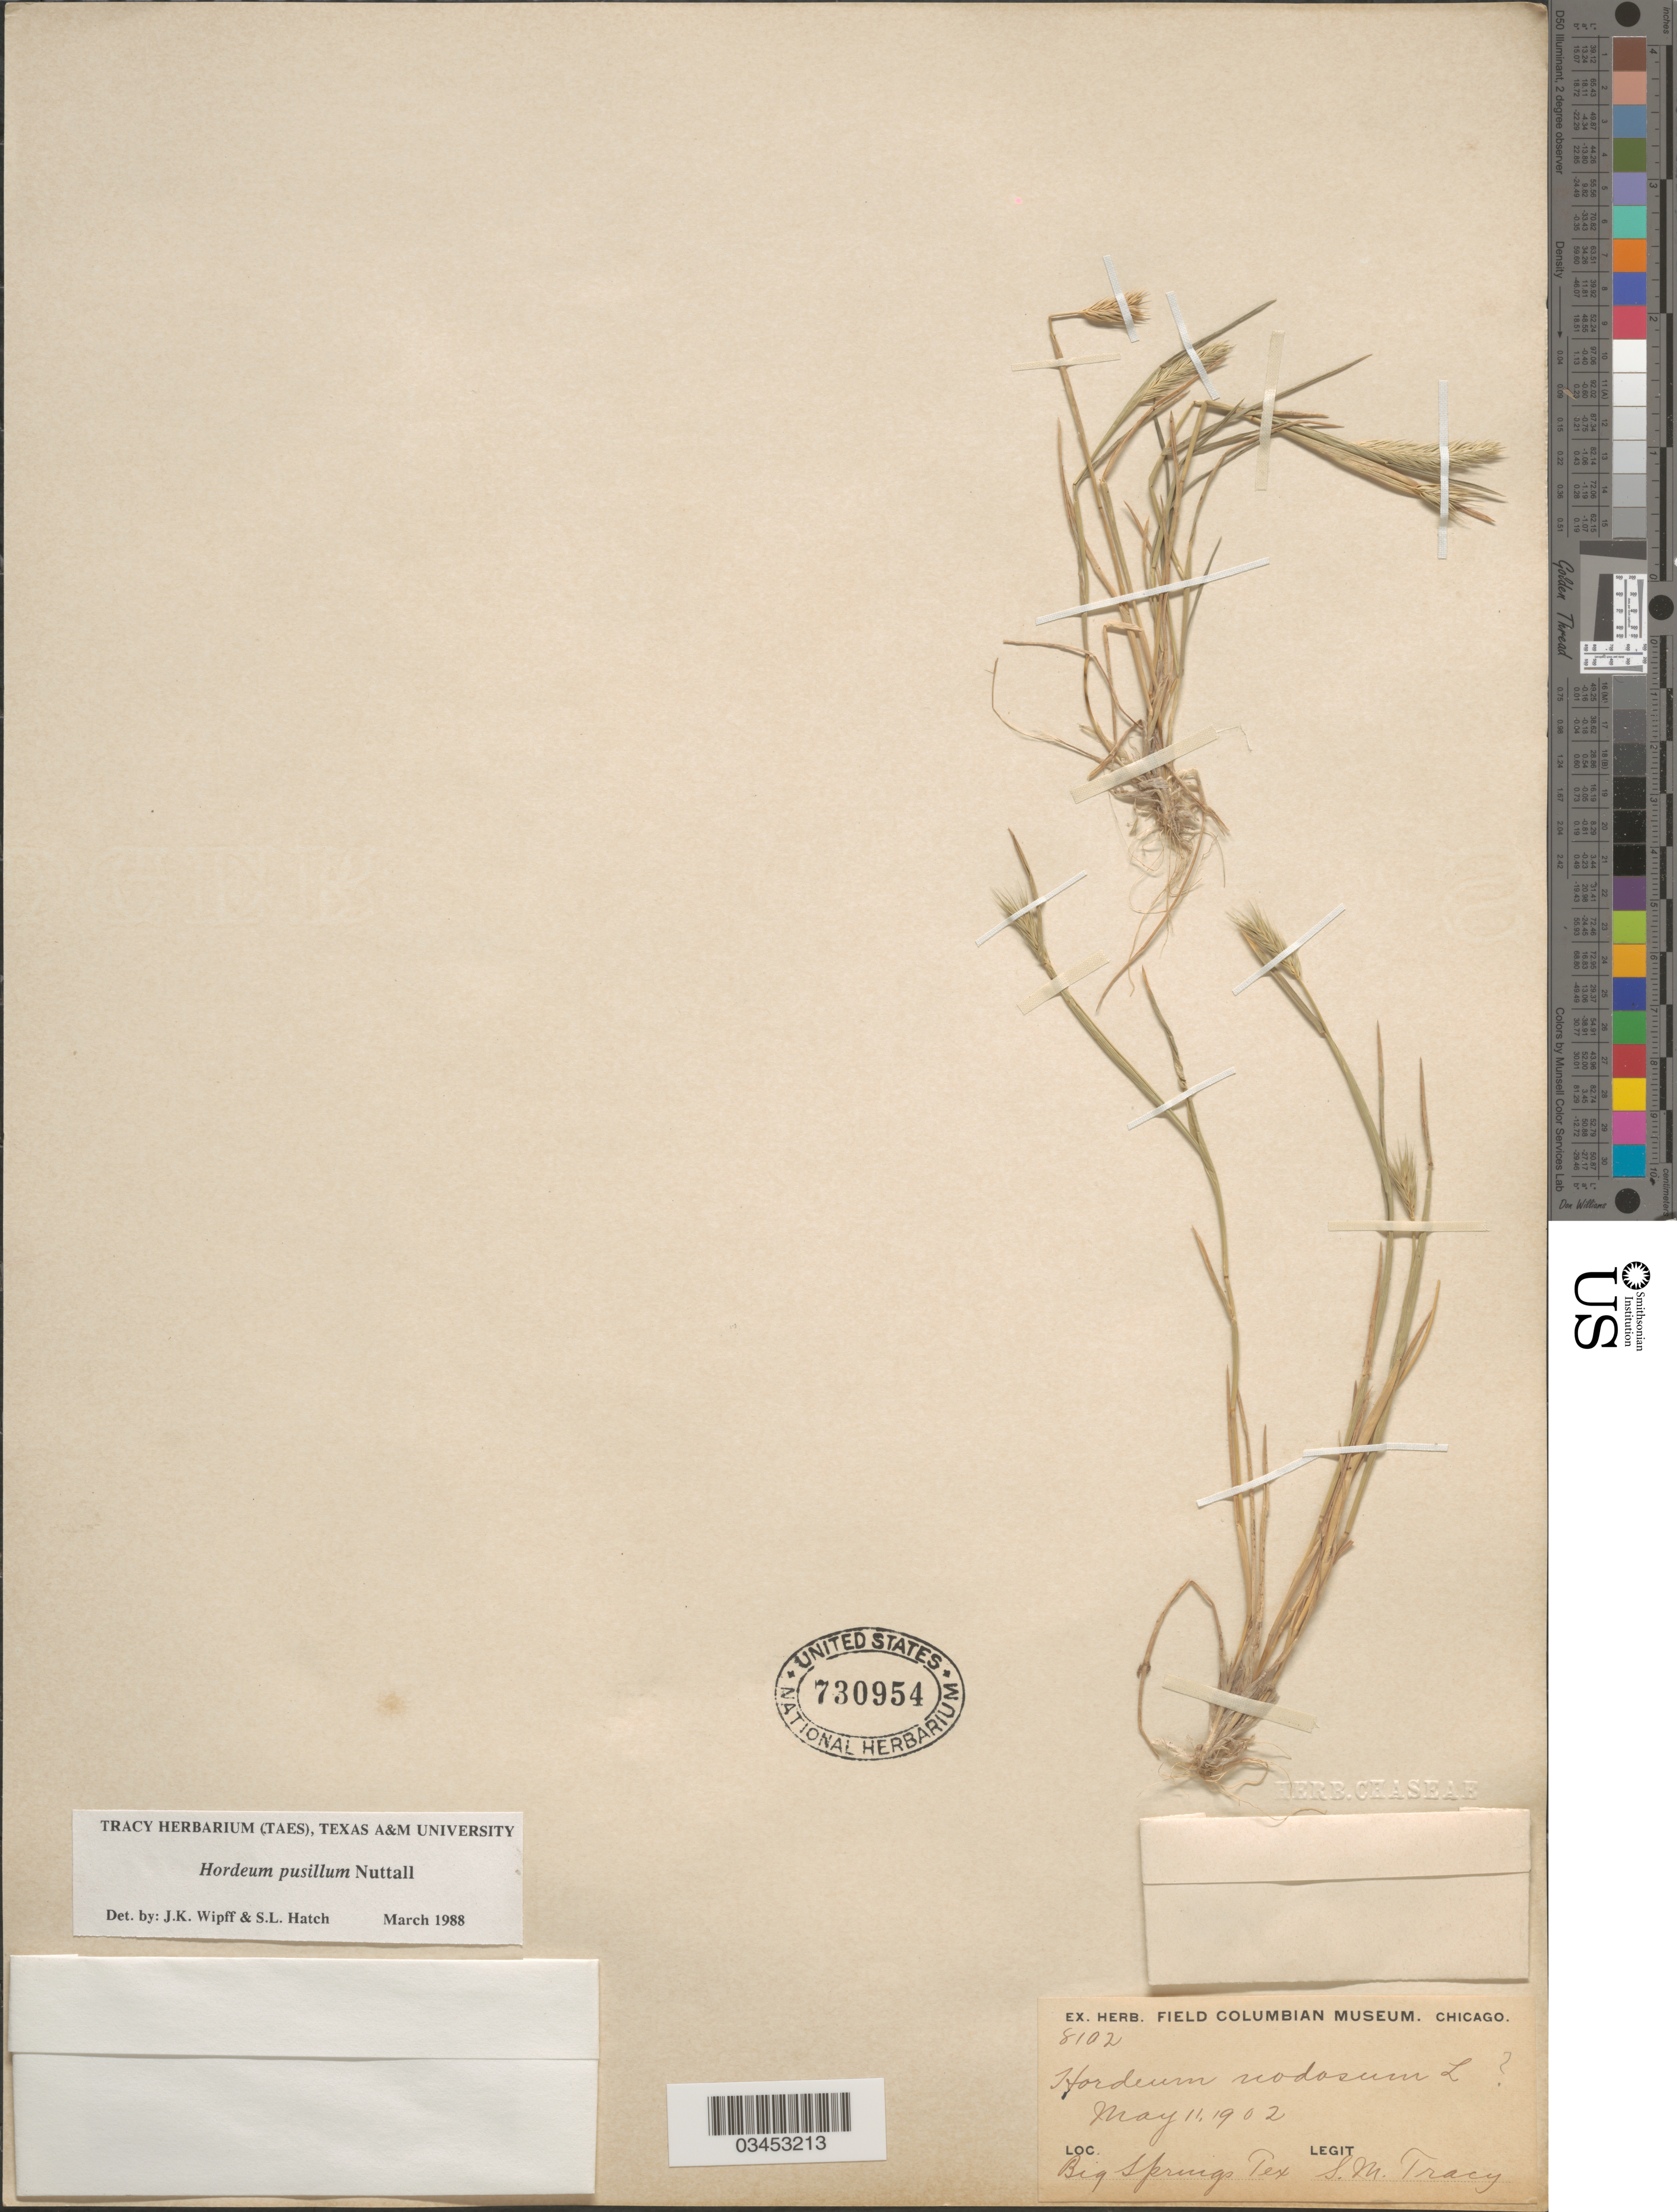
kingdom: Plantae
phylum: Tracheophyta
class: Liliopsida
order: Poales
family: Poaceae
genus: Hordeum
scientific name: Hordeum pusillum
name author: Nutt.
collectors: S. M. Tracy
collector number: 8102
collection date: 1902-05-11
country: United States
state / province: Texas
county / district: Howard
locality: Big Springs.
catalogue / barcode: US 730954